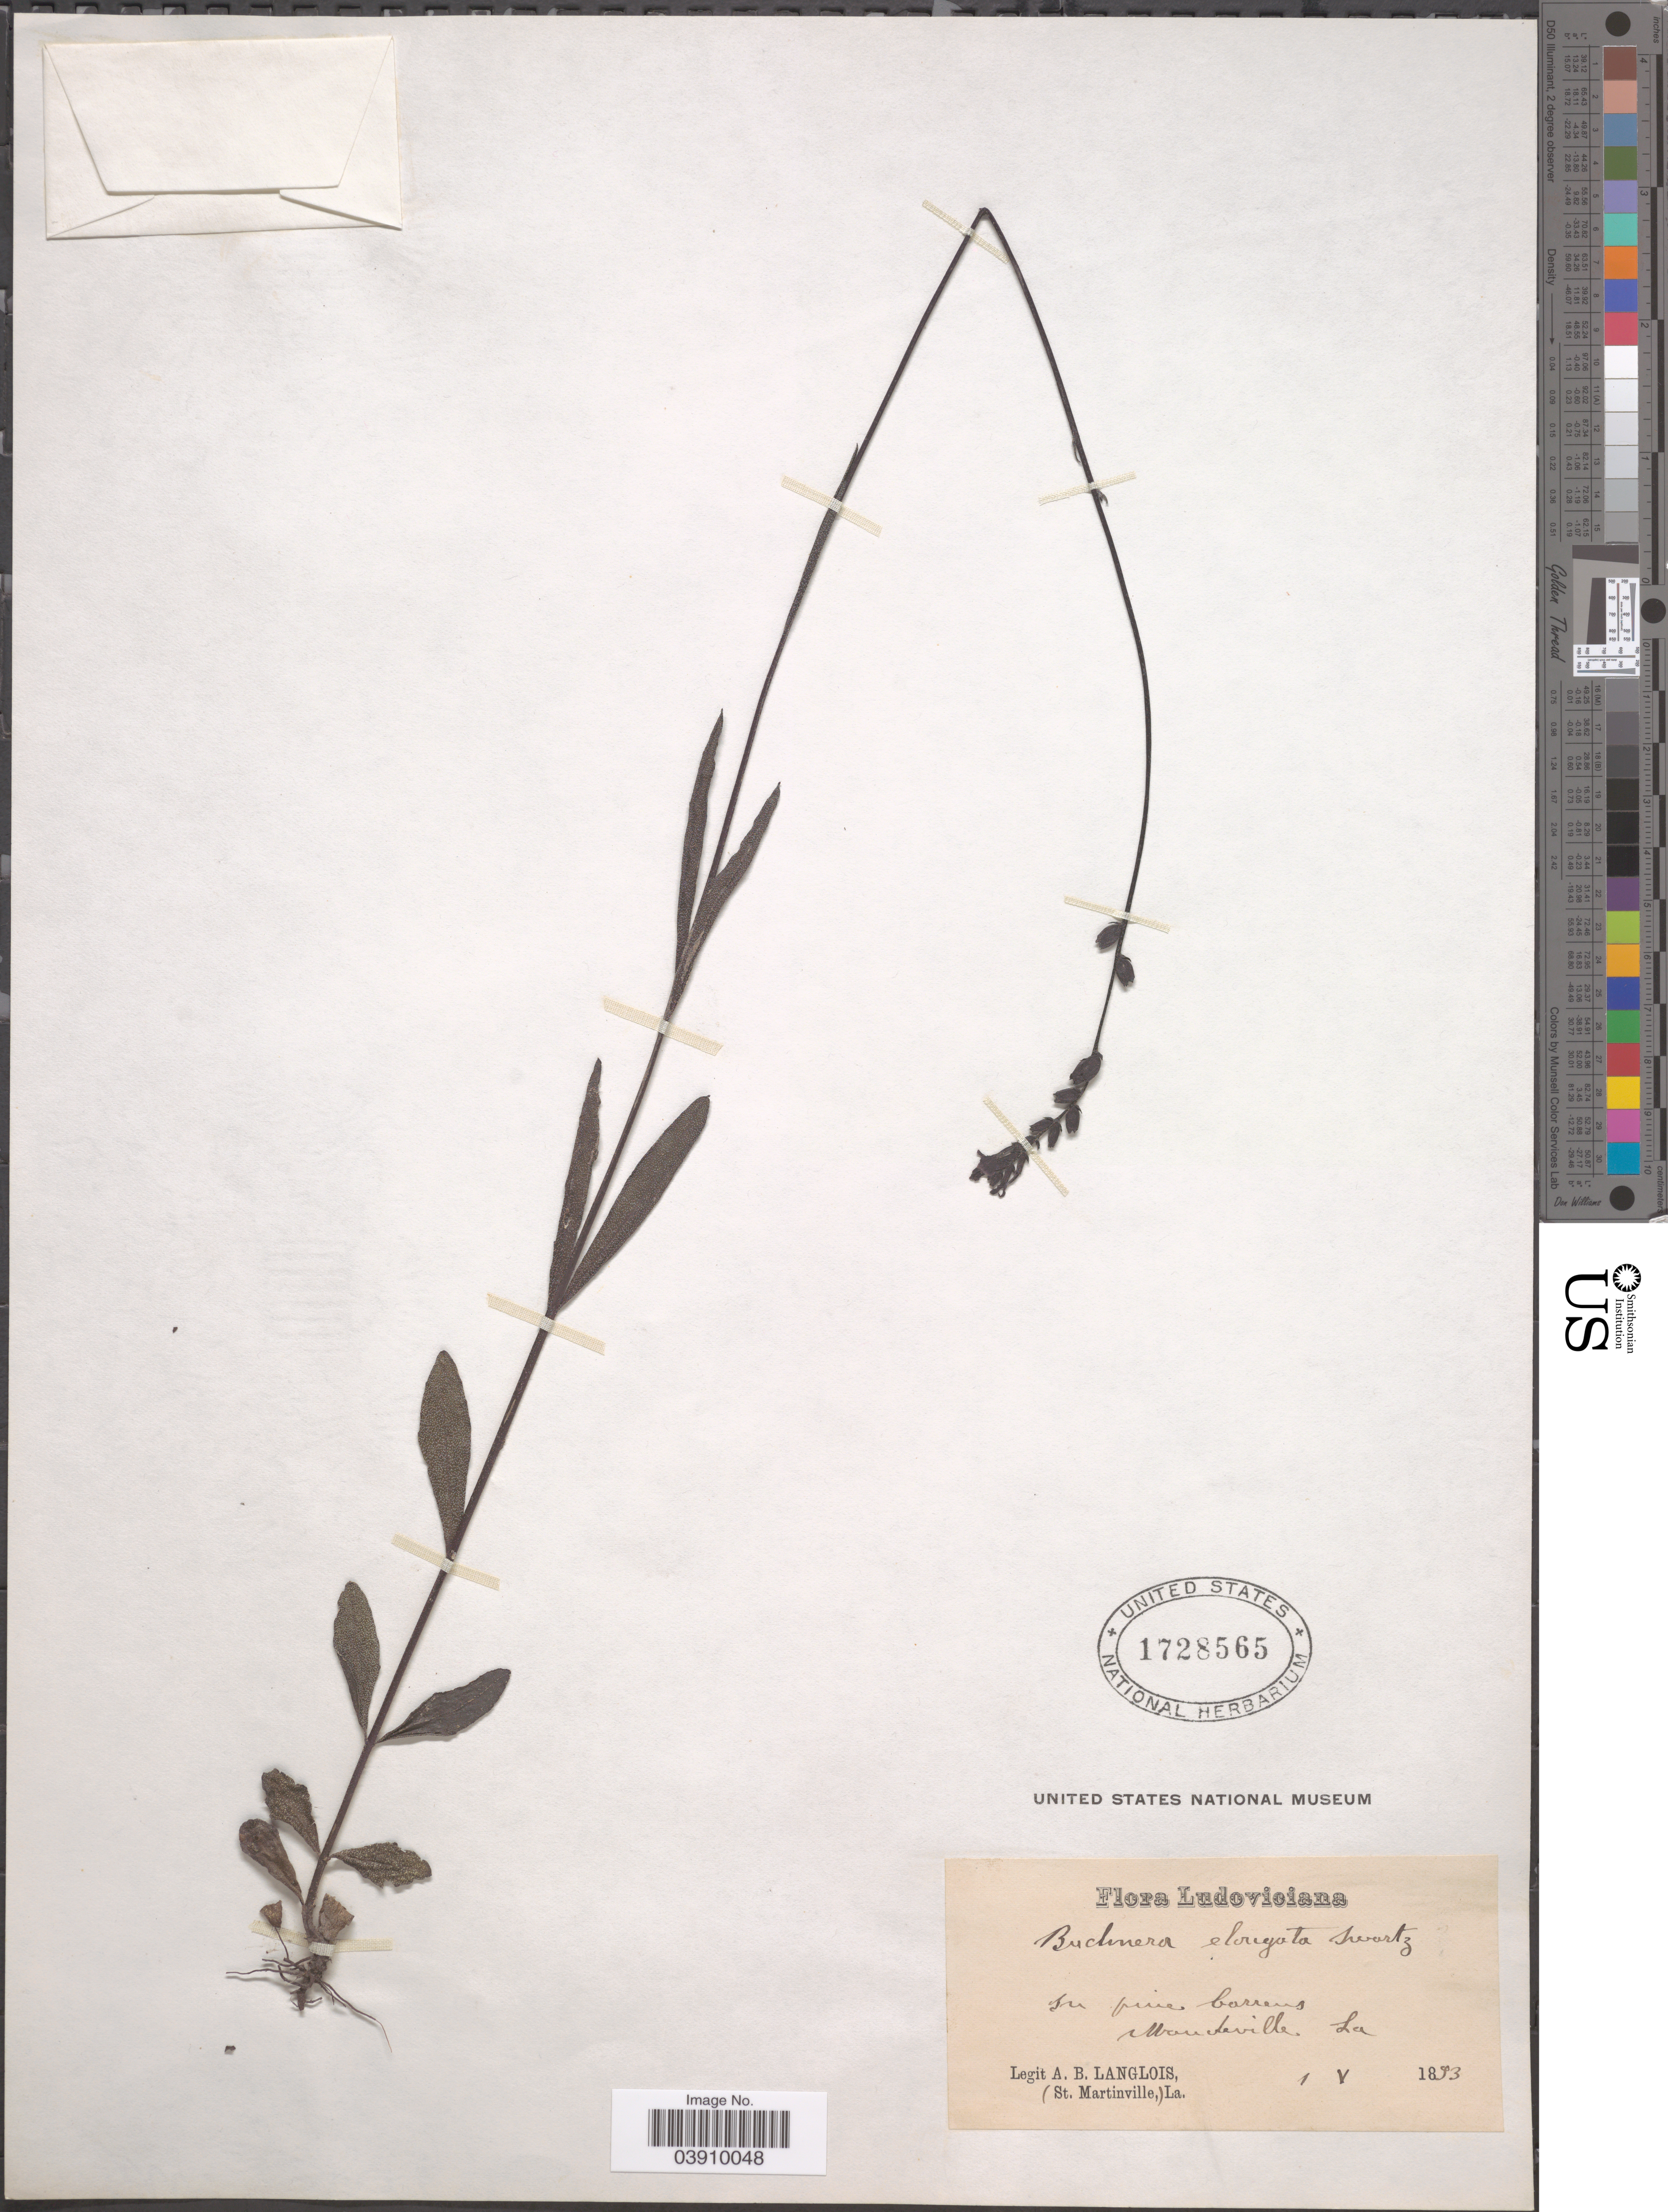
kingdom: Plantae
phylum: Tracheophyta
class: Magnoliopsida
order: Lamiales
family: Orobanchaceae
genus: Buchnera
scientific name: Buchnera elongata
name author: Sw.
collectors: A. Langlois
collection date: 1893-05-01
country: United States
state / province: Louisiana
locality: Martinville.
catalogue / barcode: US 1728565